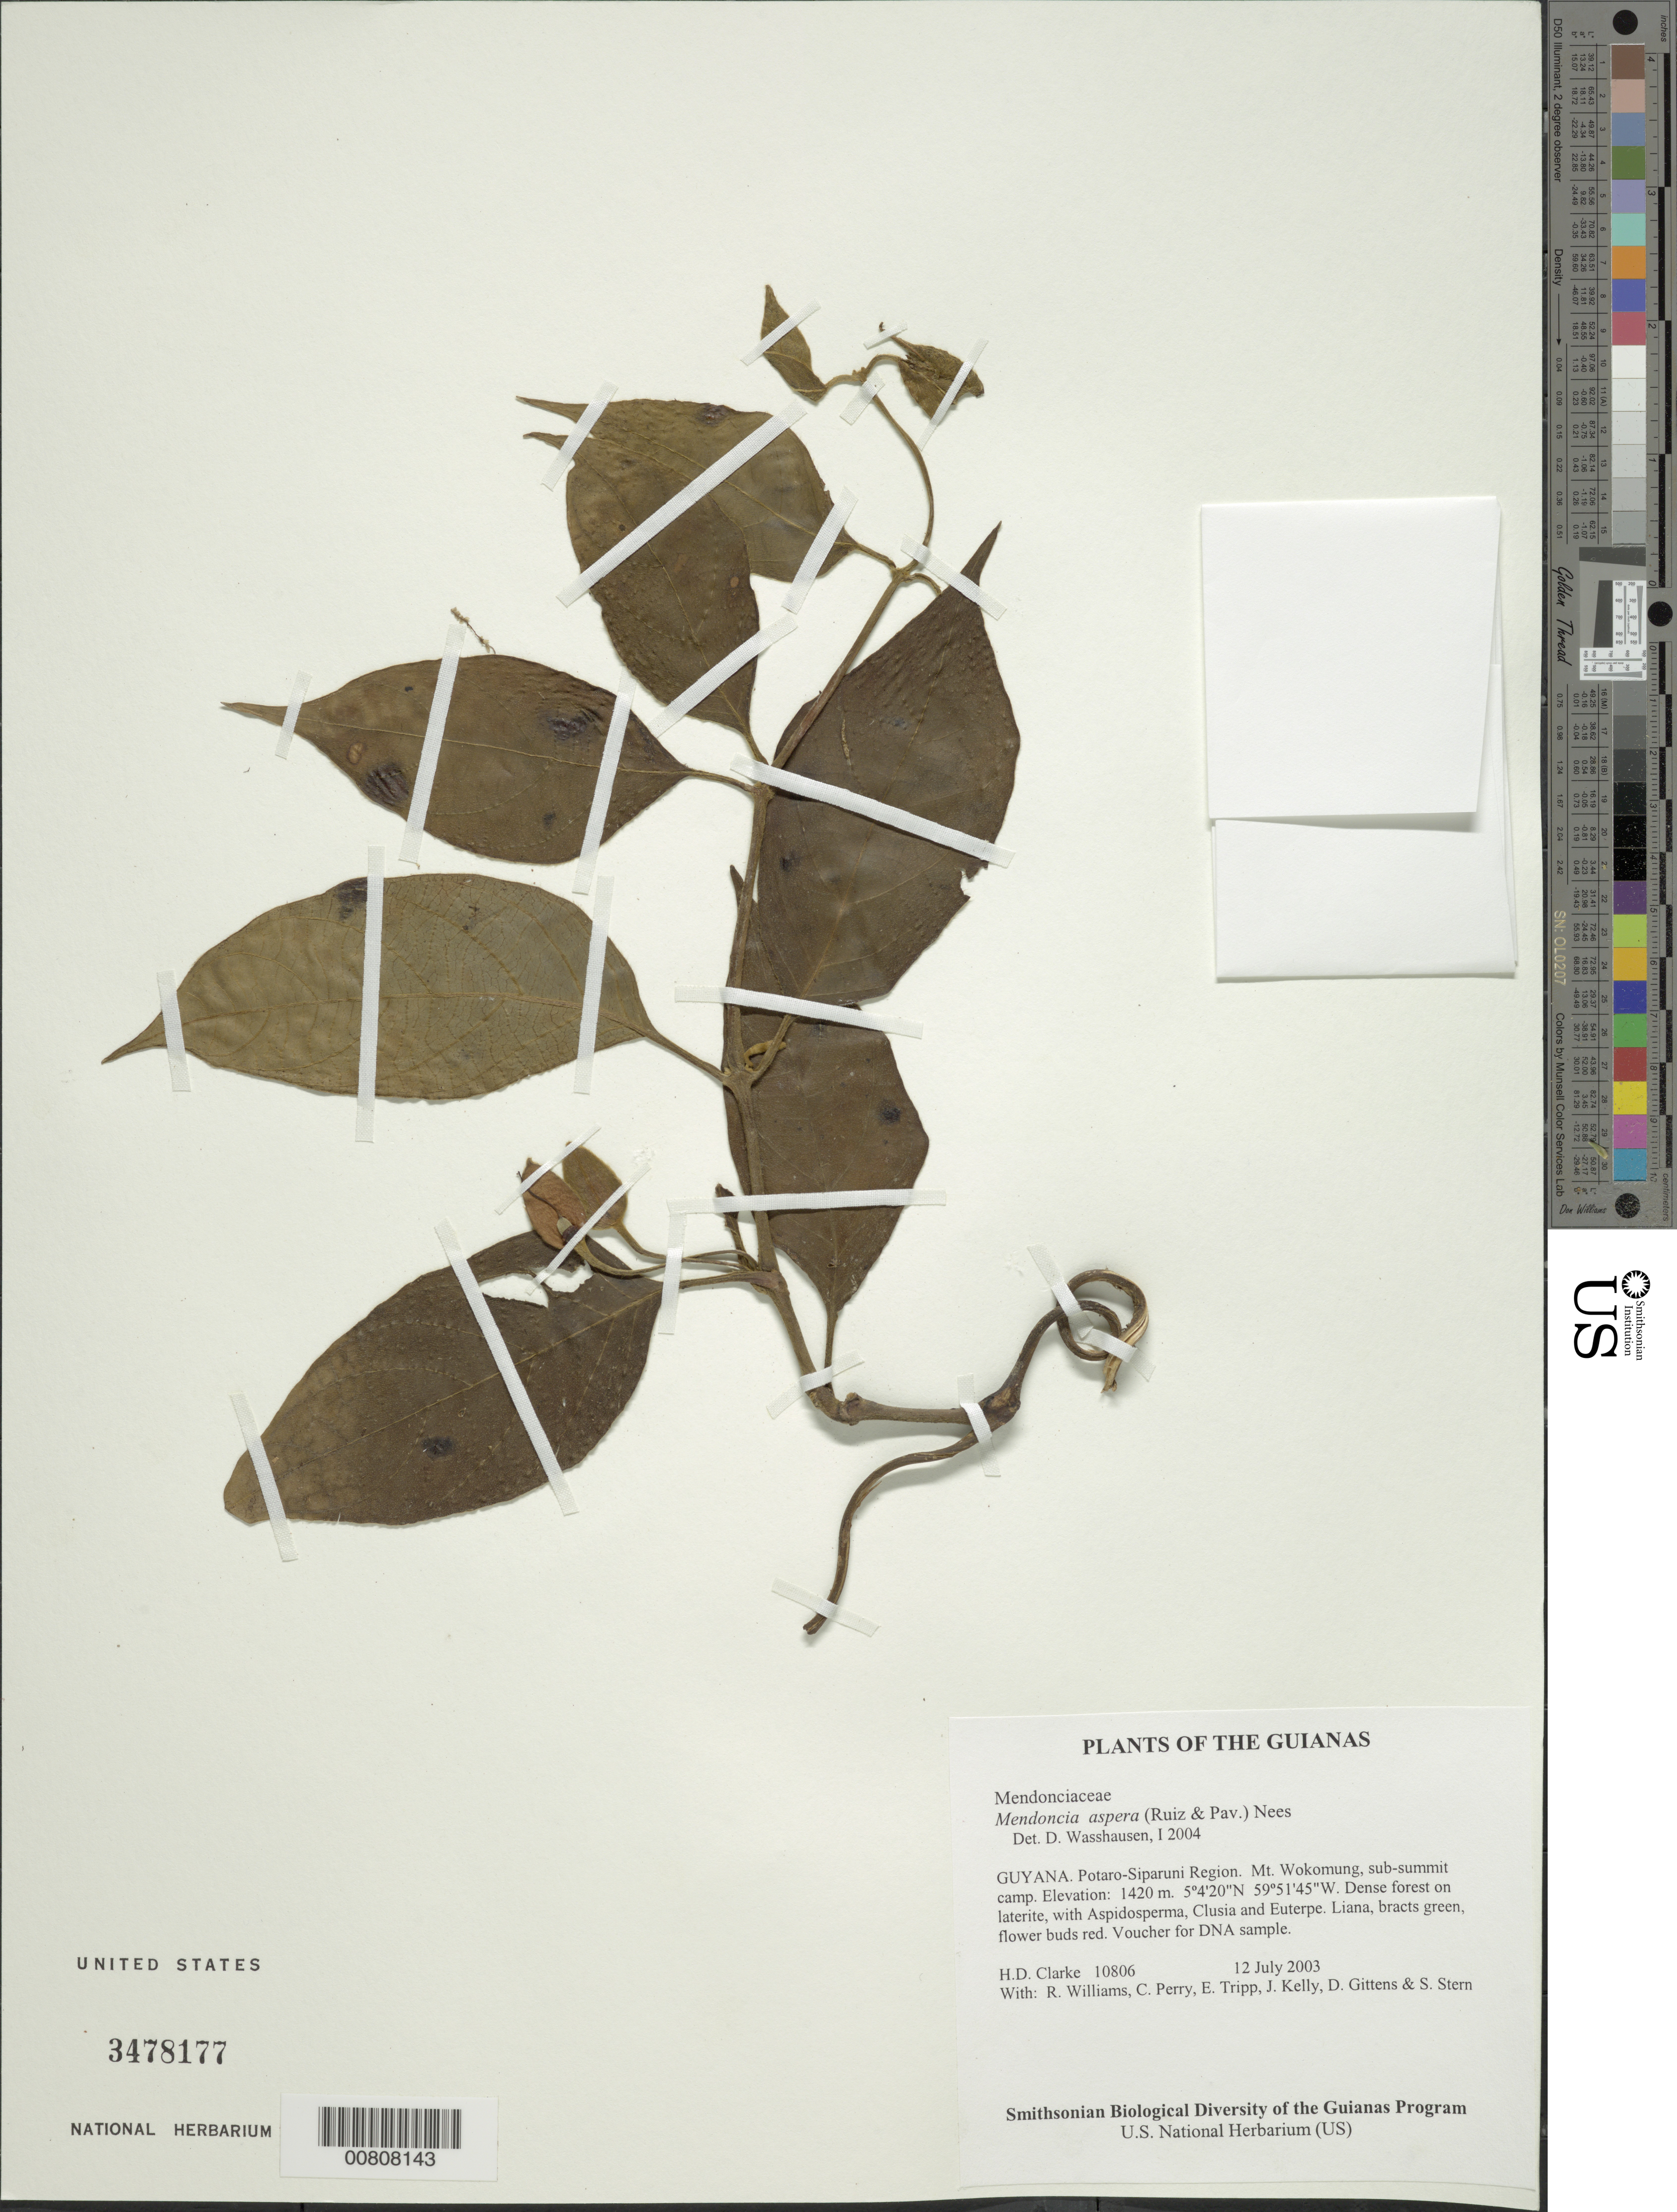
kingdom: Plantae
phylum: Tracheophyta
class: Magnoliopsida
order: Lamiales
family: Acanthaceae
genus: Mendoncia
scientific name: Mendoncia aspera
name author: (Ruiz & Pav.) Nees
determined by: Wasshausen, Dieter C., (BOT), Smithsonian Institution - National Museum of Natural History (UNITED STATES)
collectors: H. D. Clarke, R. Williams, C. Perry, E. Tripp, J. Kelly, D. Gittens & S. R. Stern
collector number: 10806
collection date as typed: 12 July 2003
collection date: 2003-07-12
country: Guyana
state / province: Potaro-Siparuni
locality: Mt. Wokomung, sub-summit camp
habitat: Dense forest on laterite, with Aspidosperma, Clusia and Euterpe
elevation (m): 1420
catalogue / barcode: US 3478177